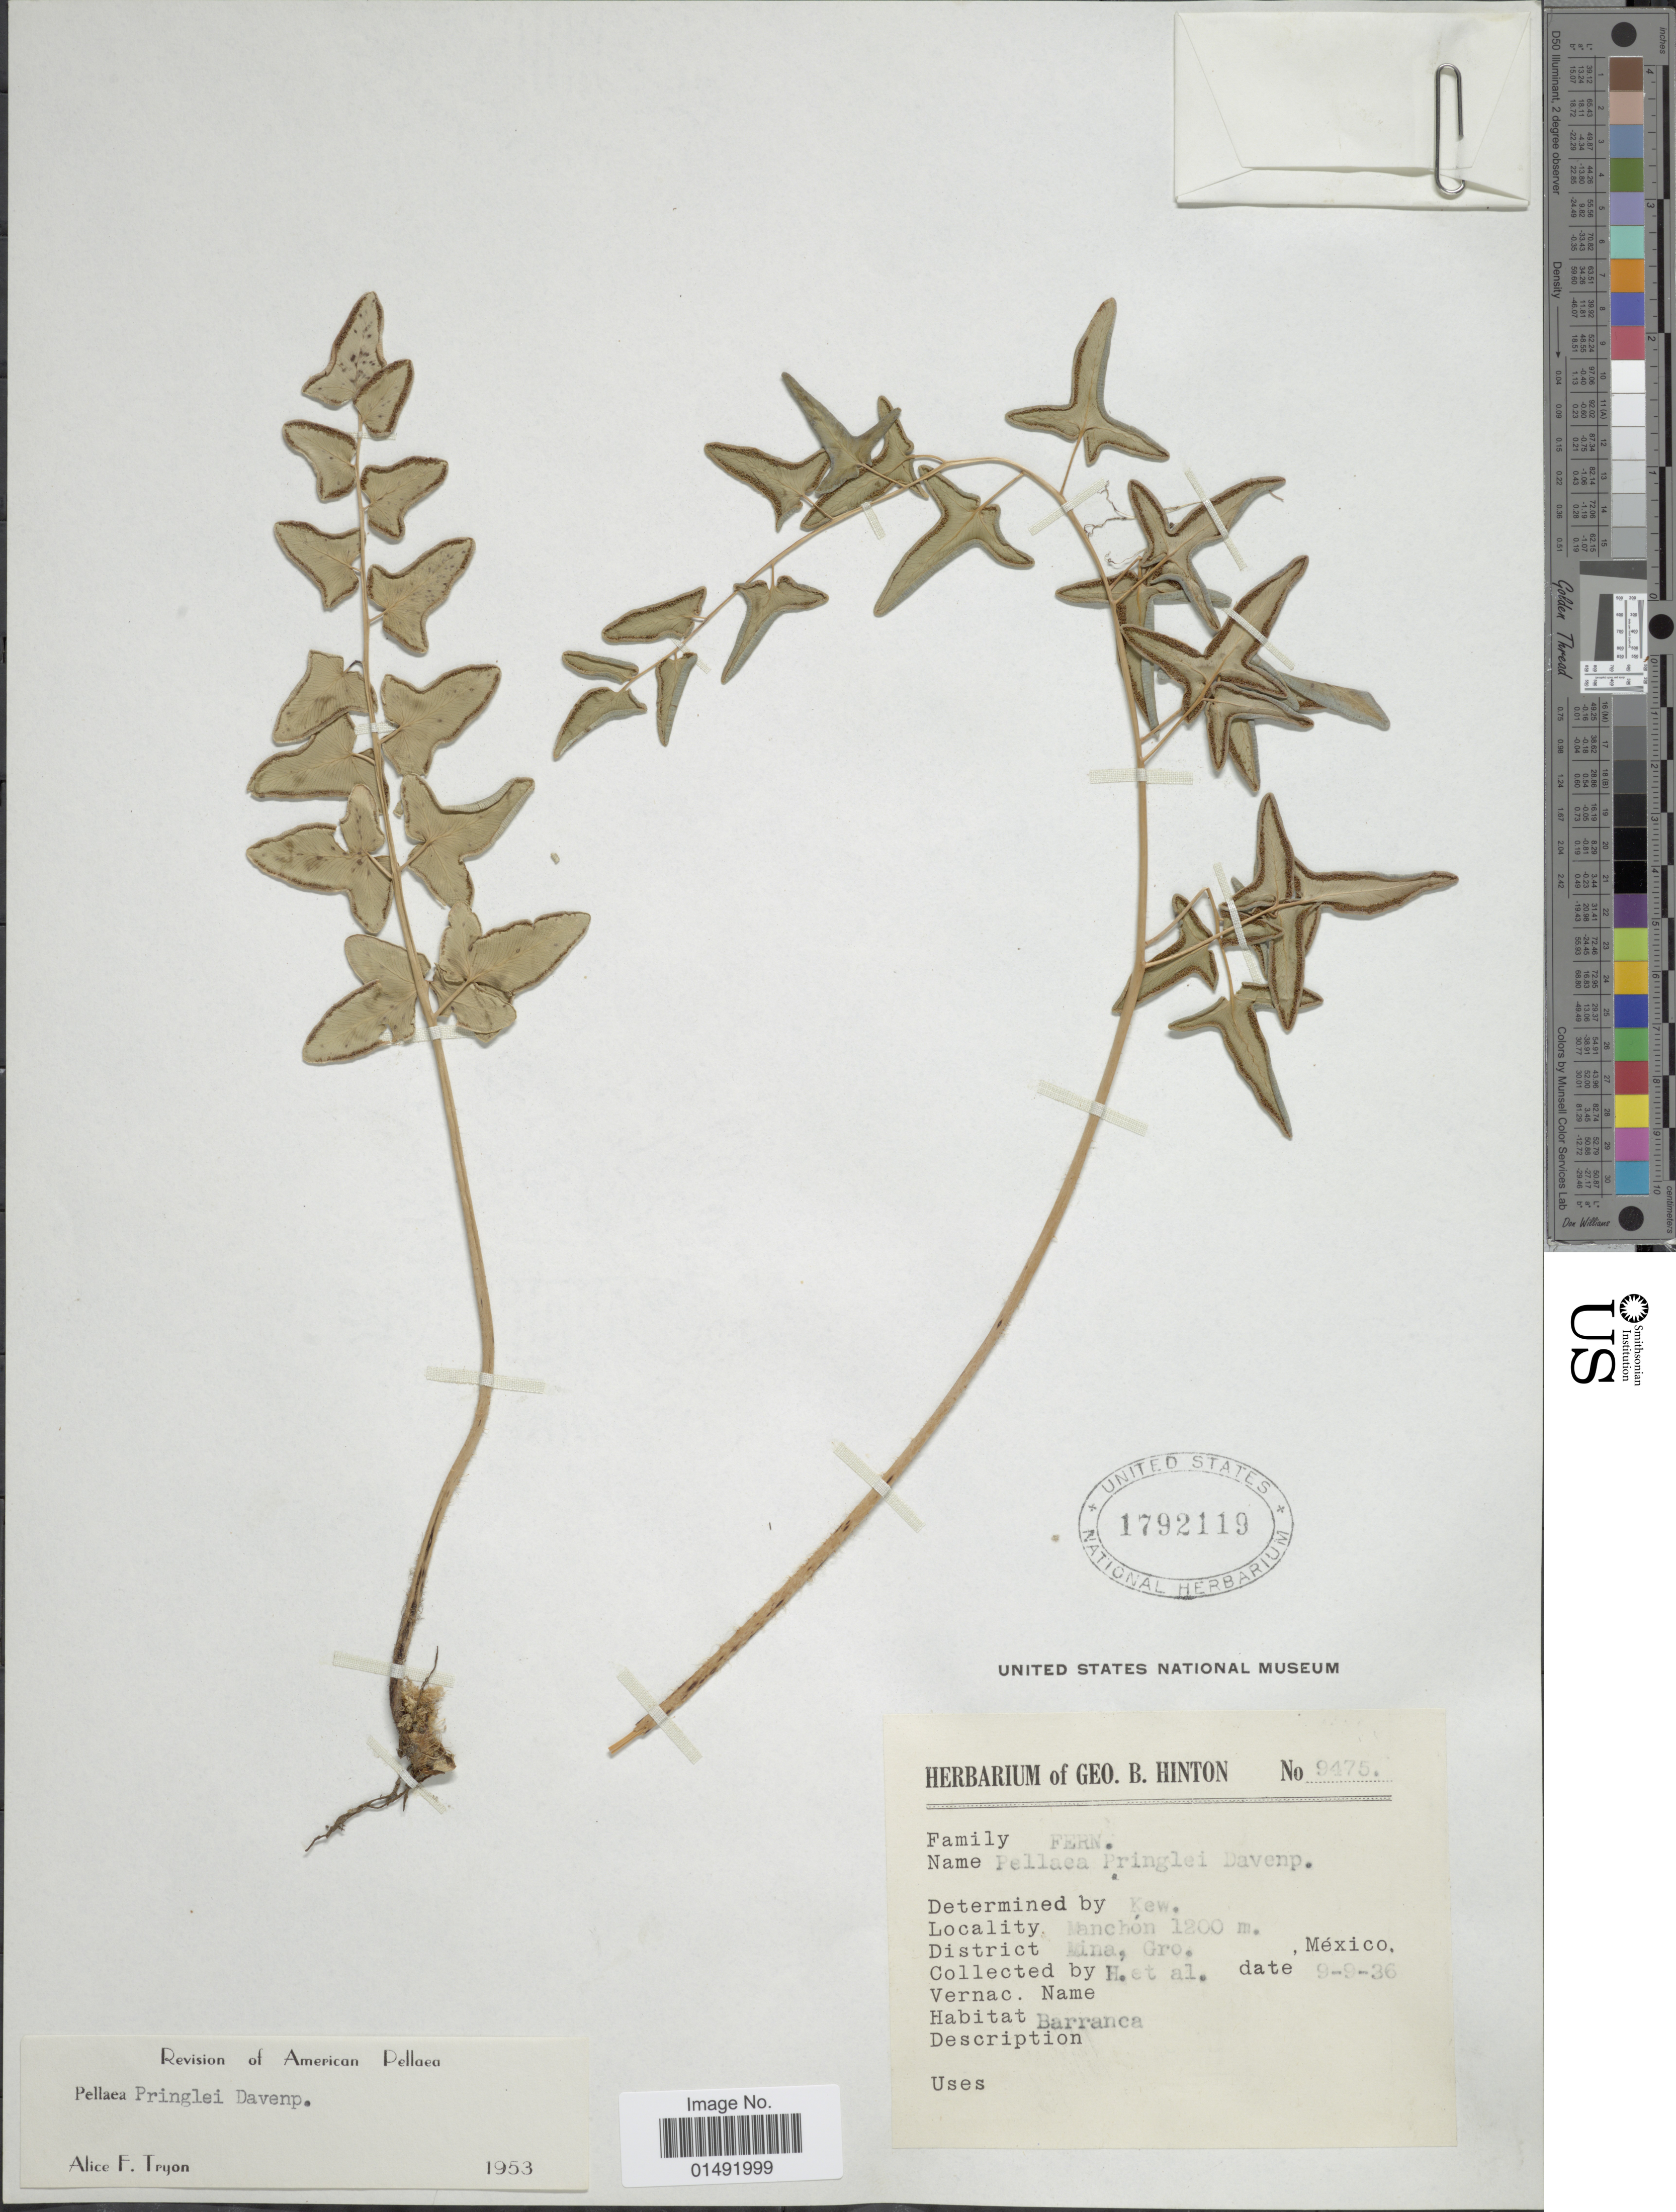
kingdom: Plantae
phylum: Tracheophyta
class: Polypodiopsida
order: Polypodiales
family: Pteridaceae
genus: Pellaea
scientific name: Pellaea pringlei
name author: Davenp.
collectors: G. B. Hinton & et al.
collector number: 9475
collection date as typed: Transcribed d/m/y: 9/9/36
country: Mexico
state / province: Guerrero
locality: Manchón, District Mina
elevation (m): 1200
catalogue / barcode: US 1792119